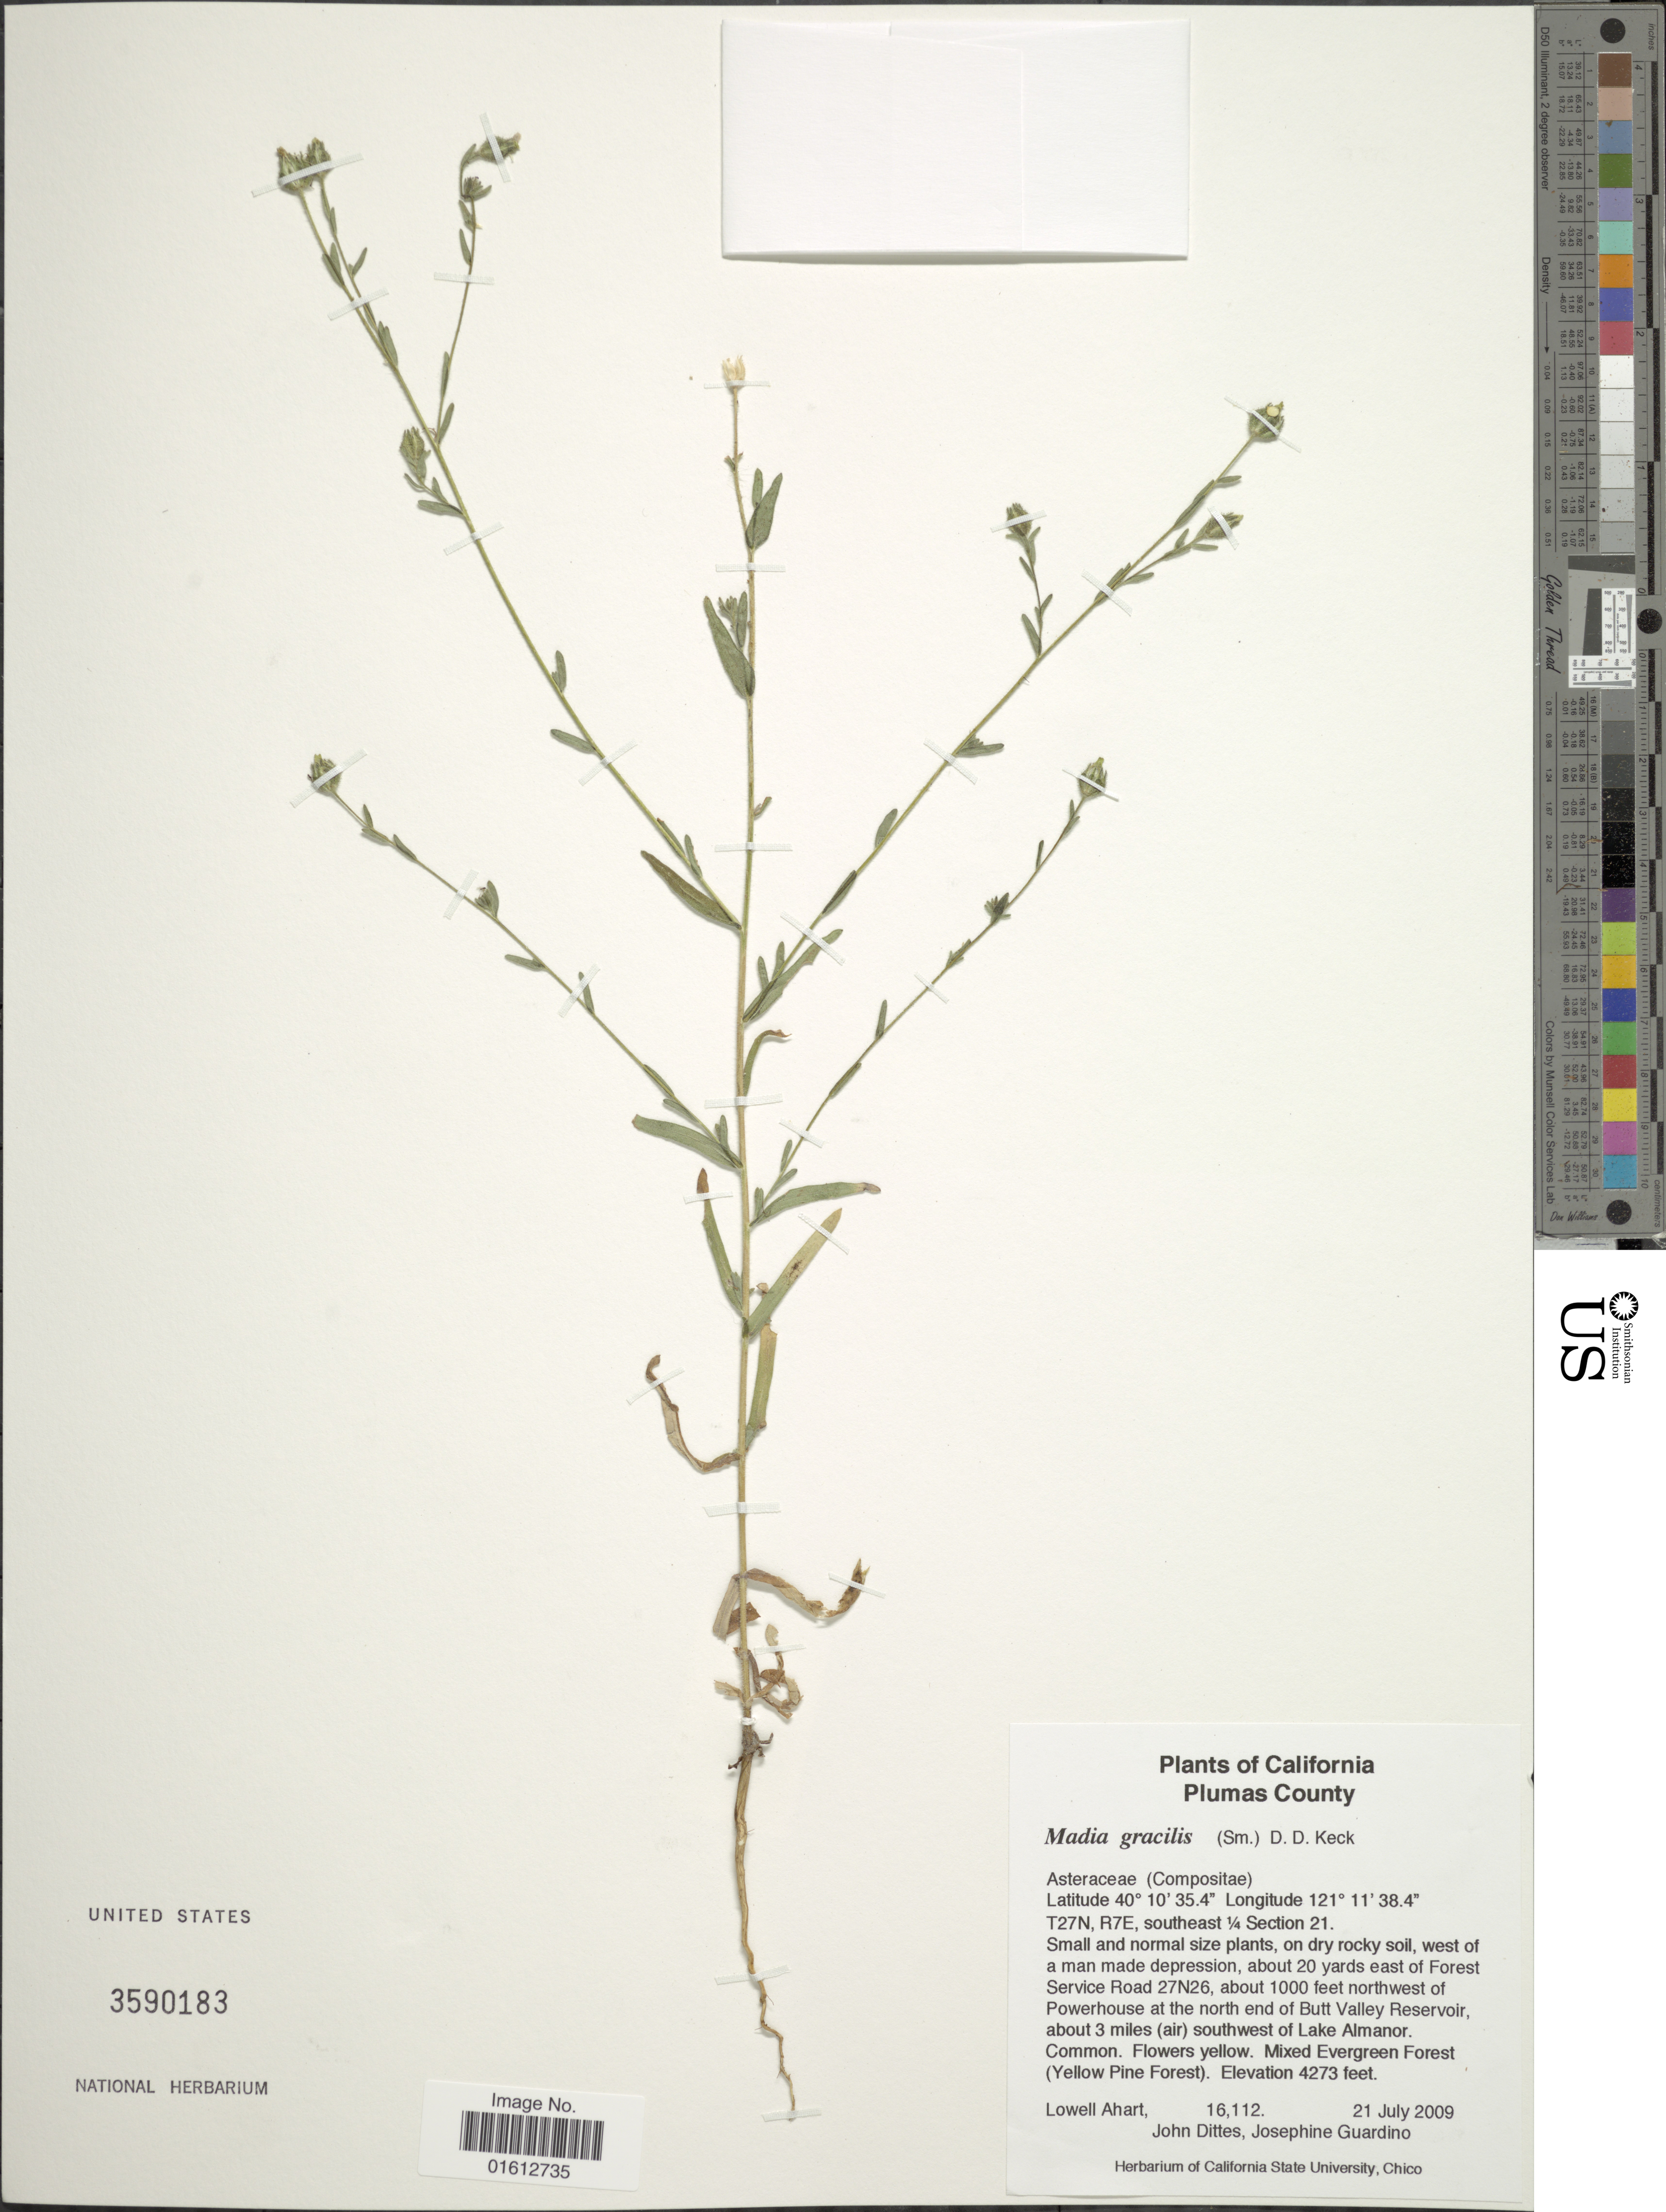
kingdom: Plantae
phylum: Tracheophyta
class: Magnoliopsida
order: Asterales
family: Asteraceae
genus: Madia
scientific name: Madia gracilis subsp. gracilis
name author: (Sm.) D.D. Keck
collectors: L. Ahart, J. Dittes & J. Guardino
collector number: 16112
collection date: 2009-07-21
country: United States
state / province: California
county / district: Plumas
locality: Plumas County. T27N, R7E, southeast ¼ Section 21. About 20 yards east of Forest Service Road 27N26, about 1000 feet northwest of Powerhouse at the north end of Butt Valley Reservoir, about 3 miles (air) southwest of Lake Almanor.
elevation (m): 1302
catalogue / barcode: US 3590183